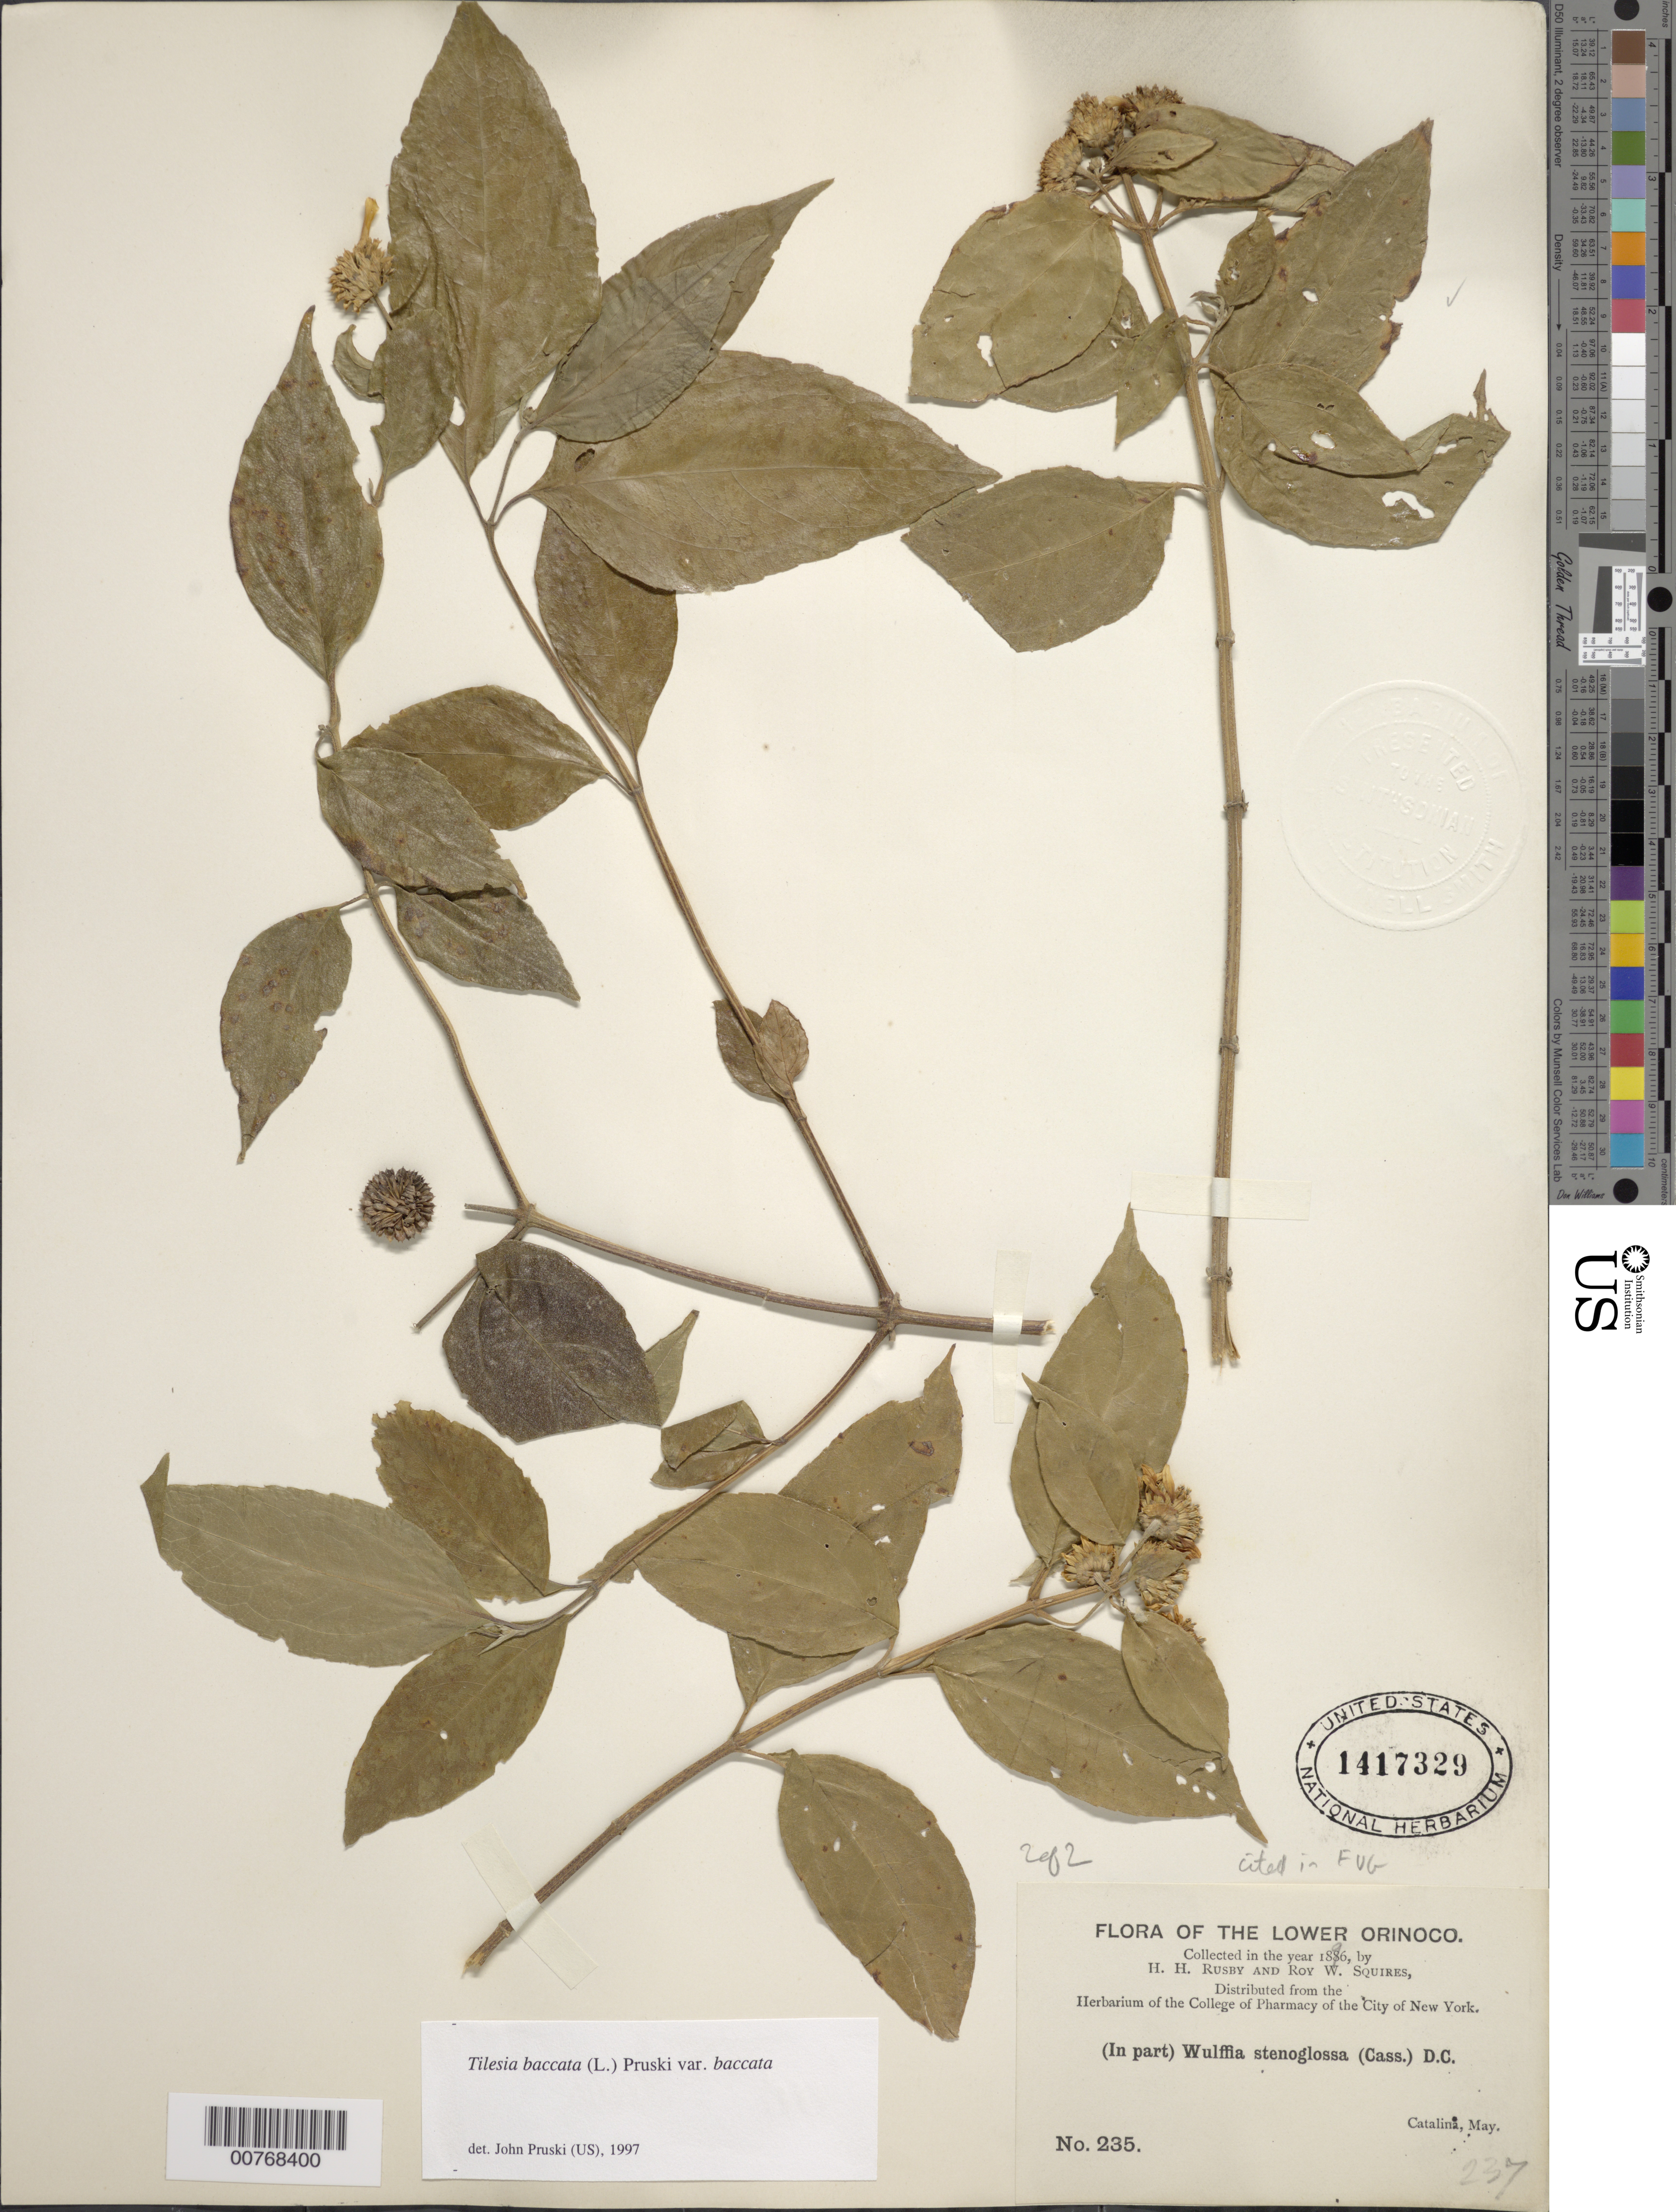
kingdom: Plantae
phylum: Tracheophyta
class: Magnoliopsida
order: Asterales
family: Asteraceae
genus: Wulffia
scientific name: Wulffia baccata var. baccata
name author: (L.) Kuntze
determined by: Pruski, J. F.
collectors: H. H. Rusby & R. Squires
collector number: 235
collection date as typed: April 1896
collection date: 1896-04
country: Venezuela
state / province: Delta Amacuro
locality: Lower Orinoco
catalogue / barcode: US 1417329